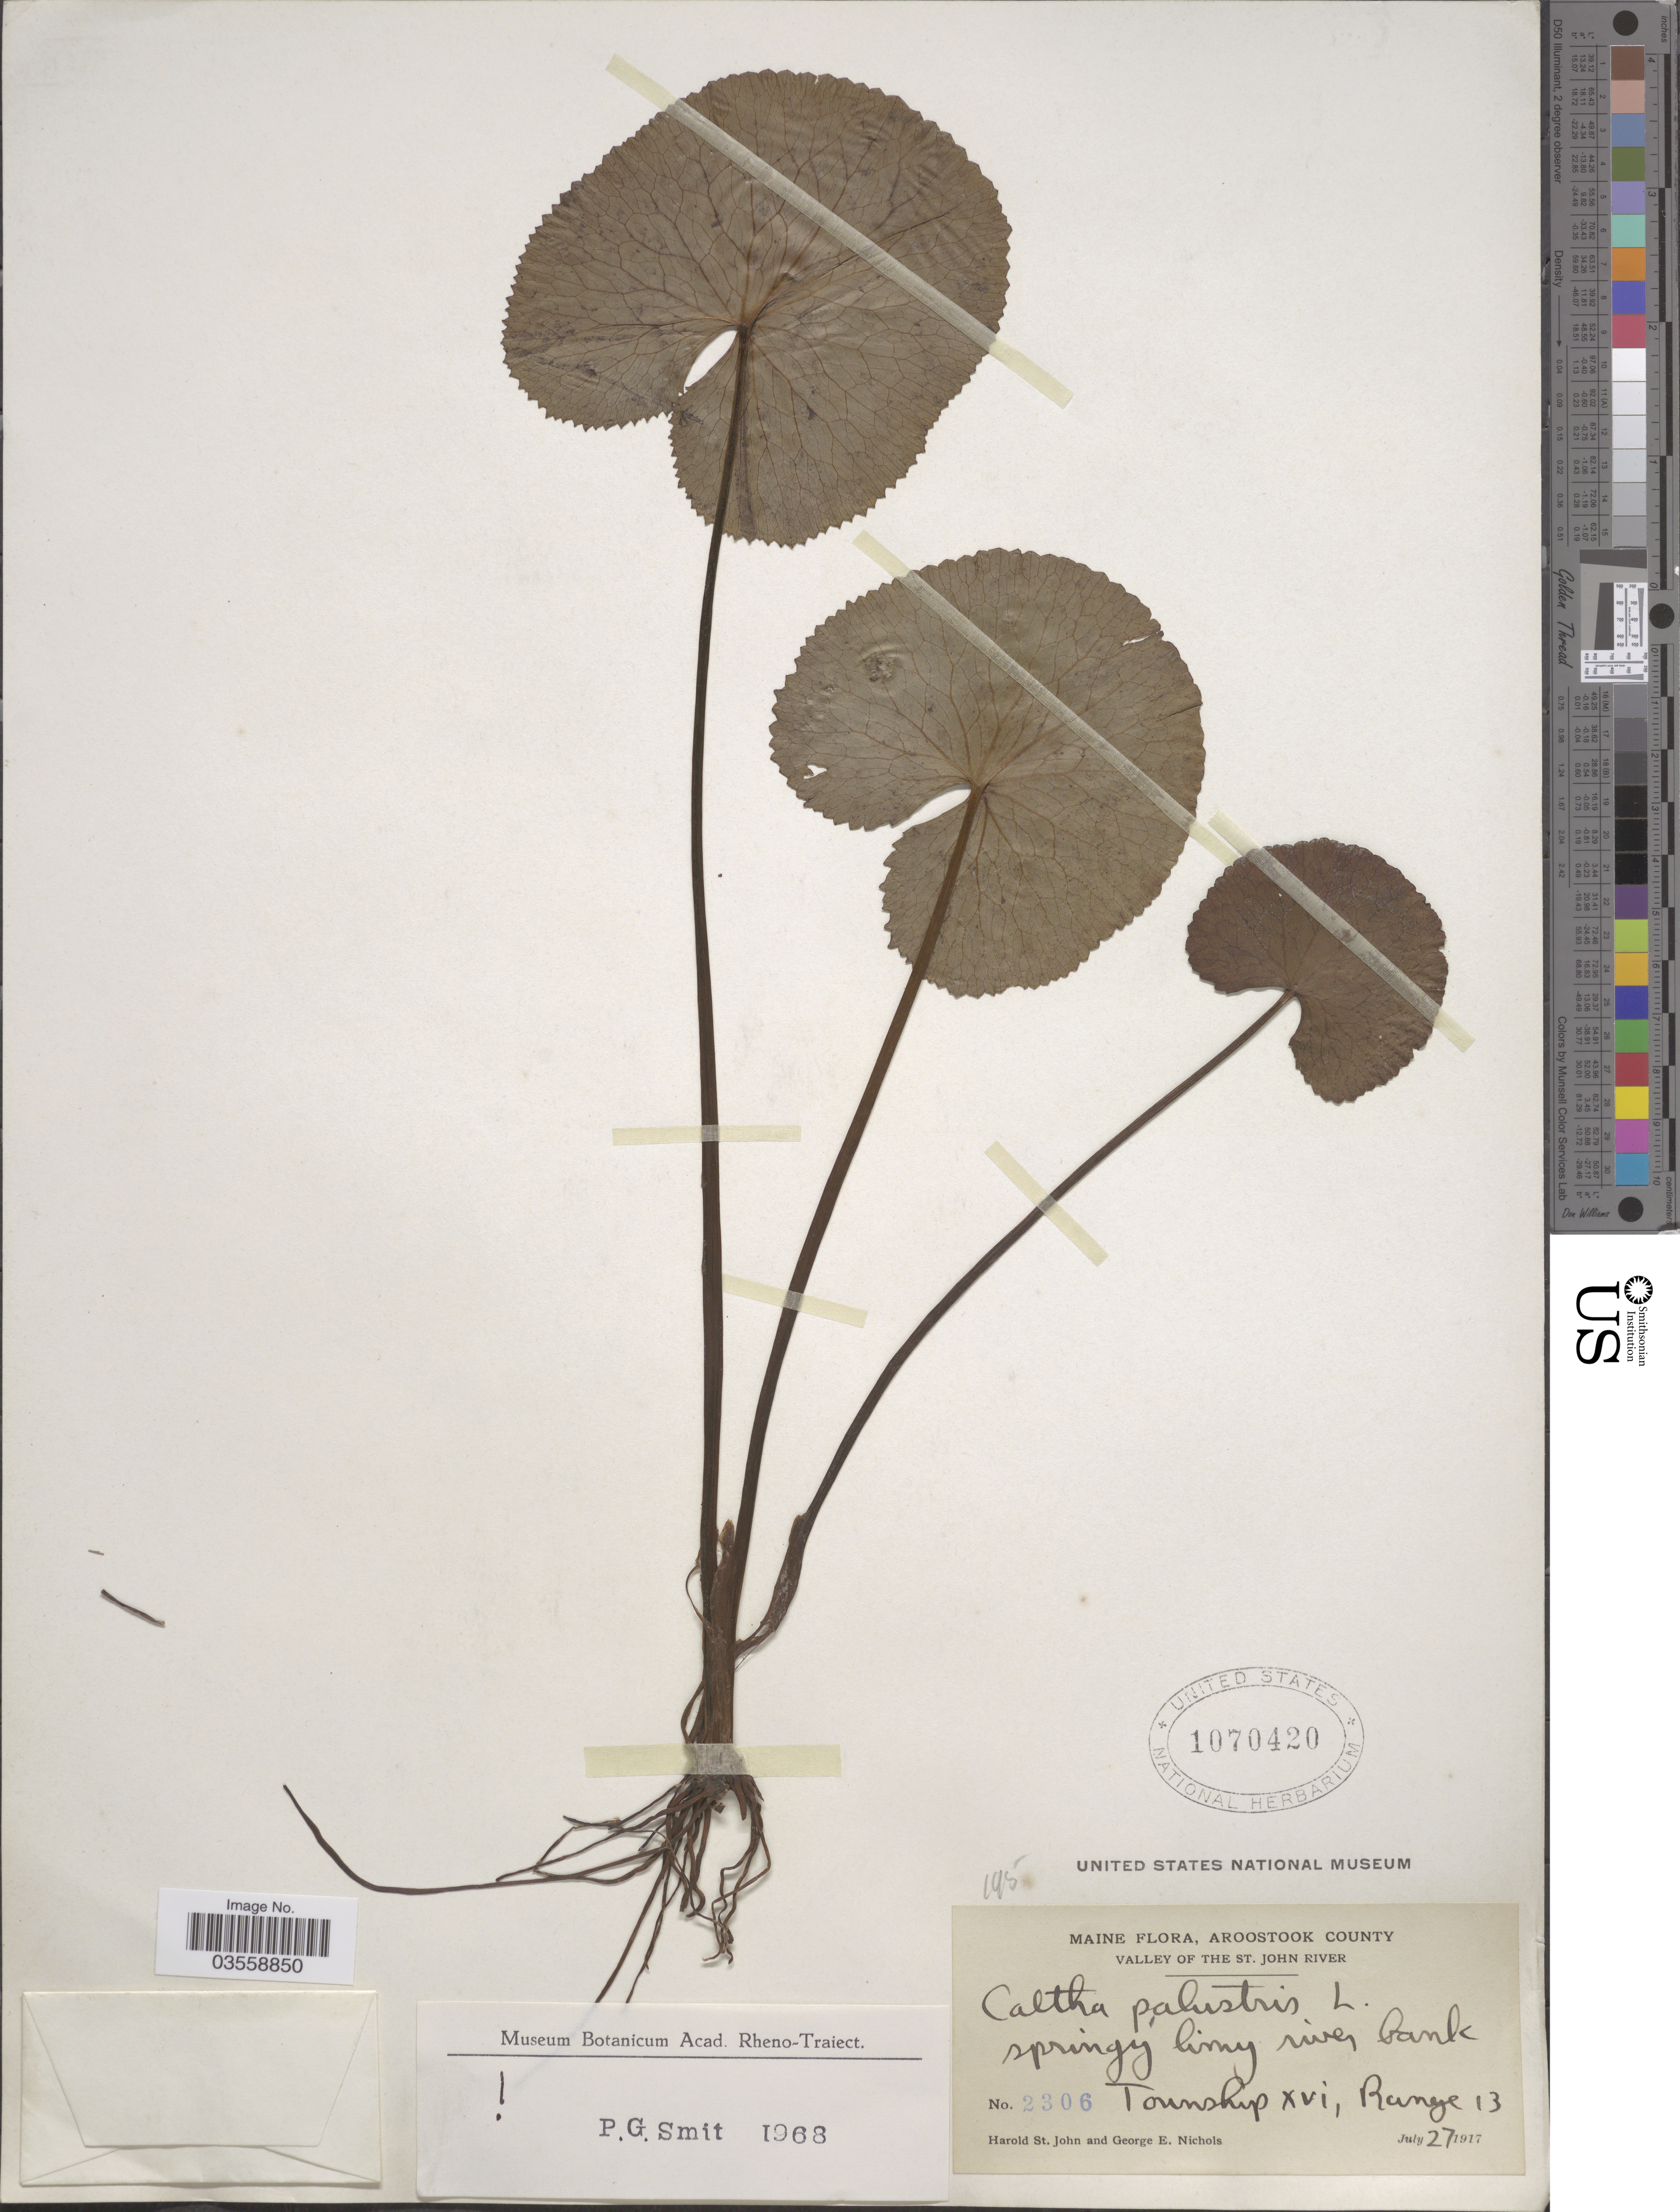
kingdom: Plantae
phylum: Tracheophyta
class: Magnoliopsida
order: Ranunculales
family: Ranunculaceae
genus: Caltha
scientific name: Caltha palustris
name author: L.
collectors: H. St. John & G. E. Nichols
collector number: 2306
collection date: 1917-07-27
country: United States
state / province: Maine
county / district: Aroostook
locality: Valley of The St. John River. Township xvi, Range 13.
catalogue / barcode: US 1070420